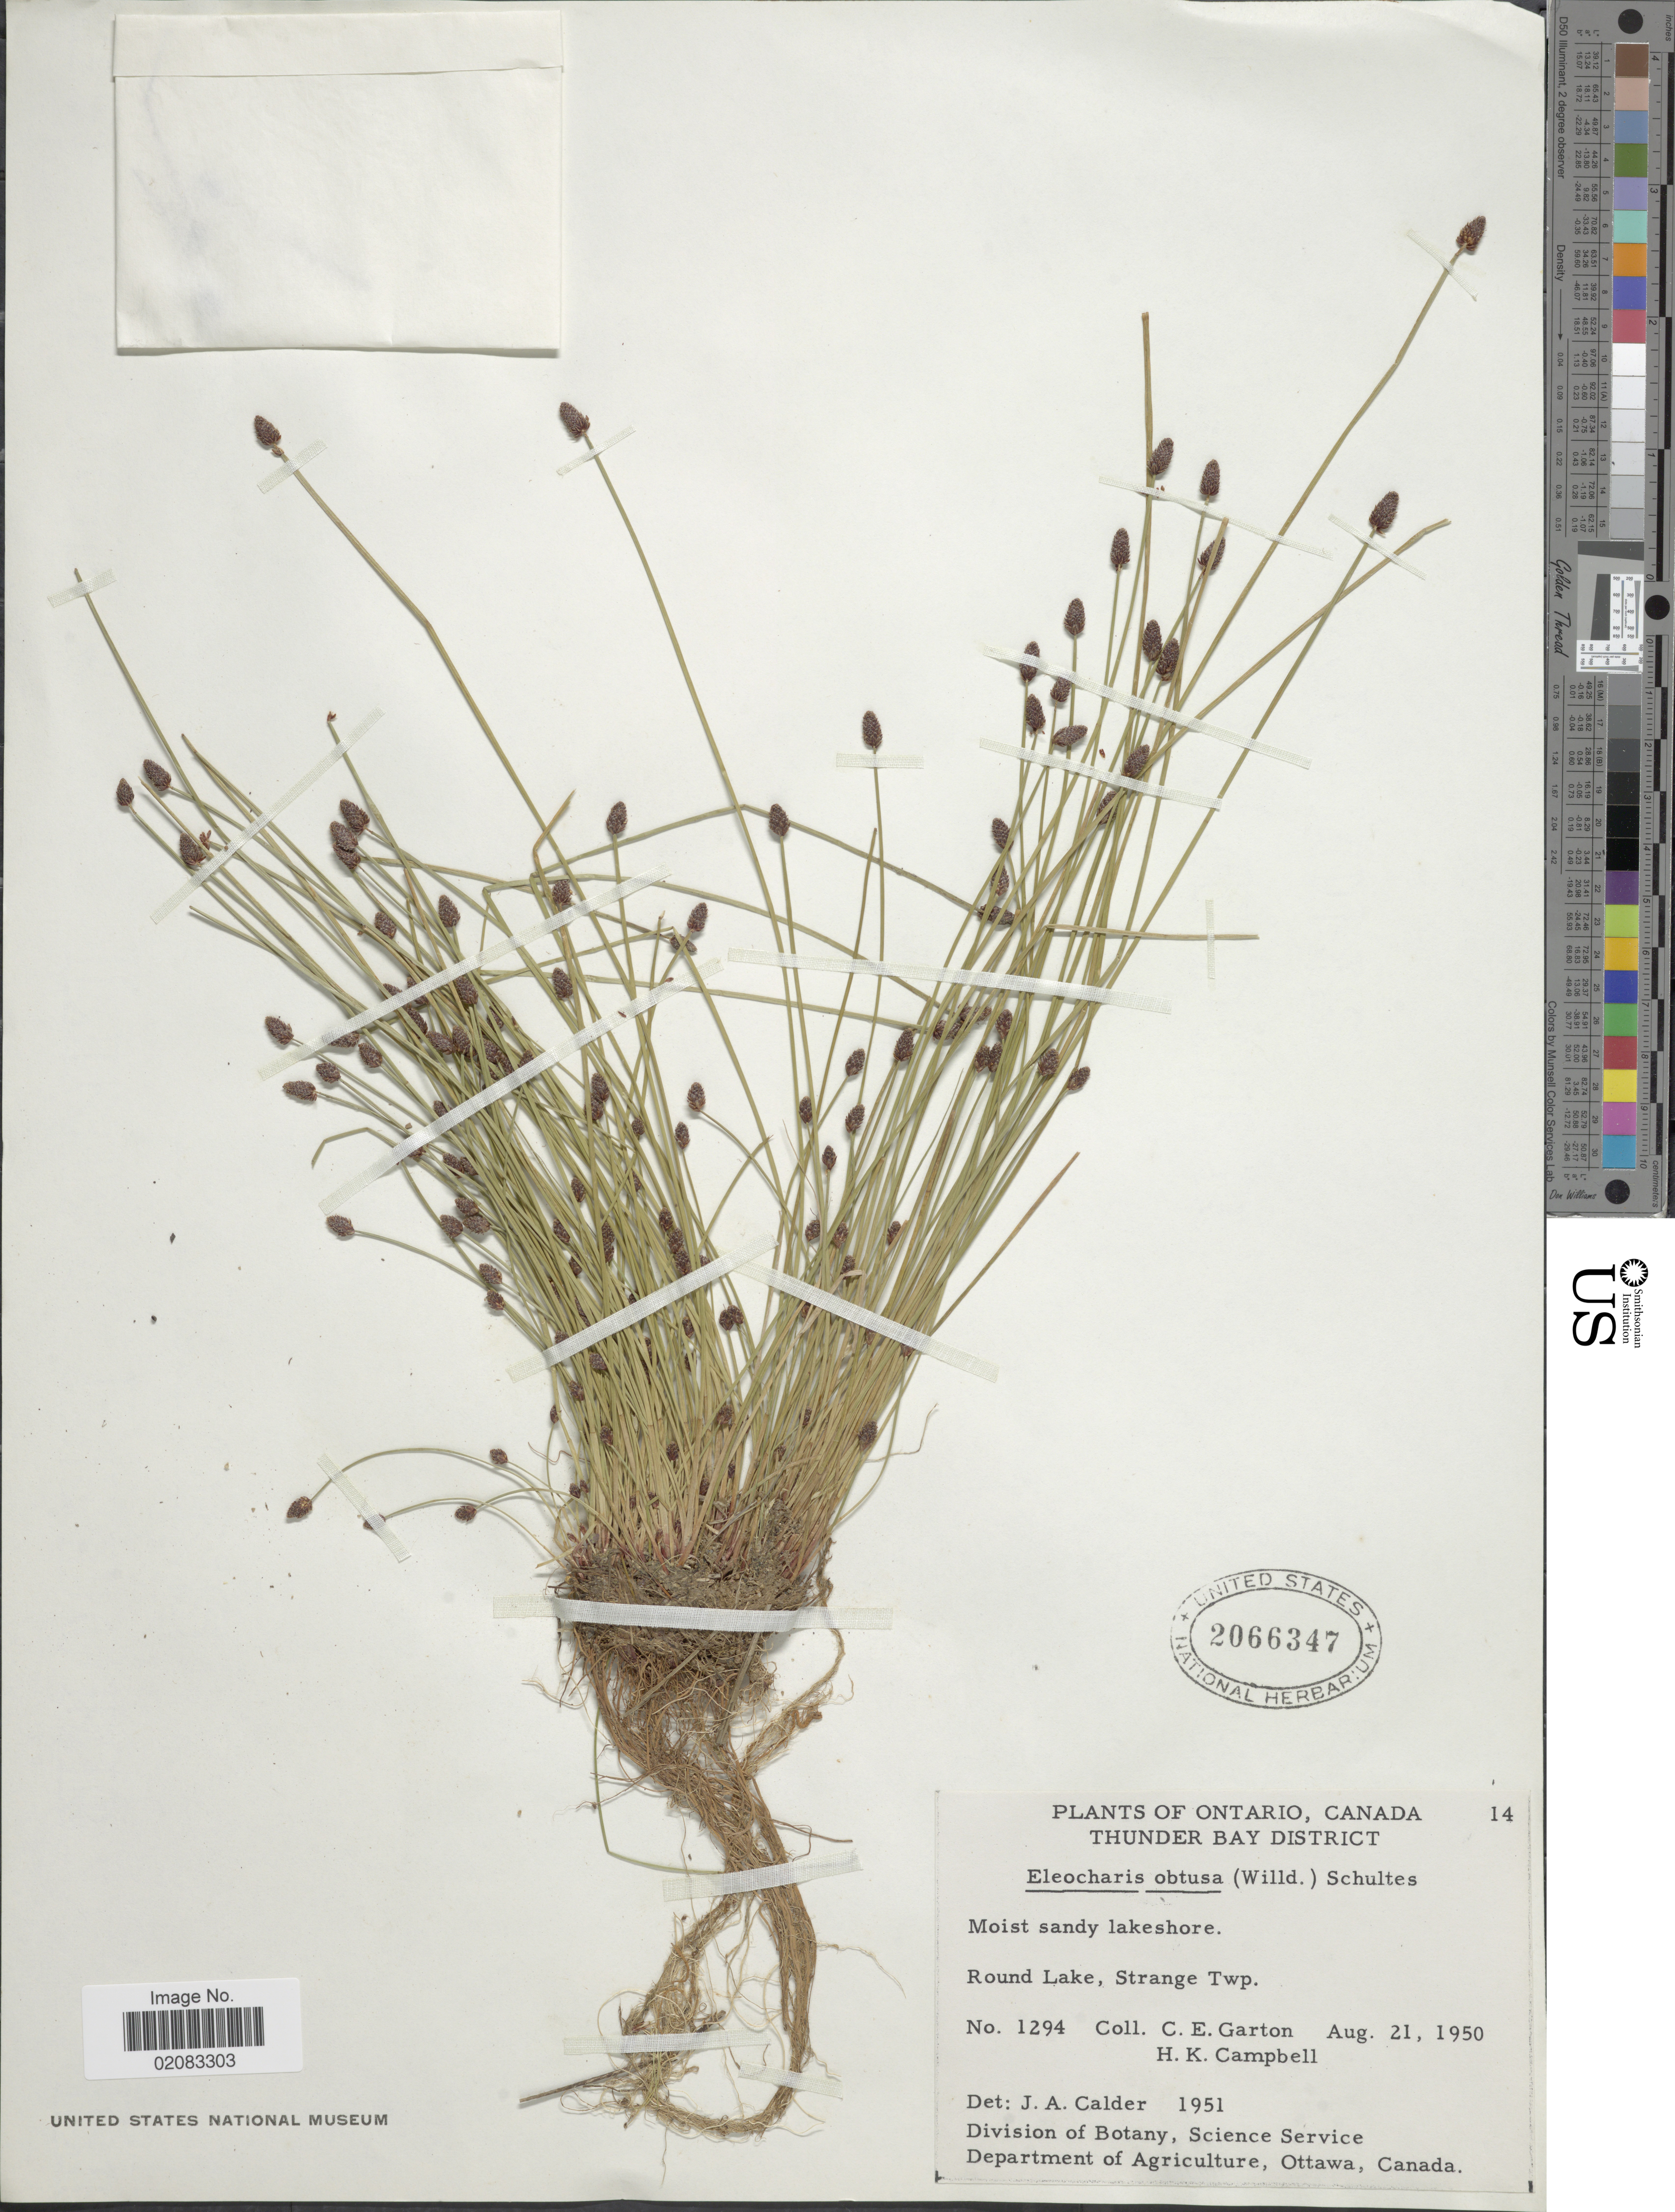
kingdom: Plantae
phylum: Tracheophyta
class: Liliopsida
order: Poales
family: Cyperaceae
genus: Eleocharis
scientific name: Eleocharis obtusa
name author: (Willd.) Schult.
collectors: C. E. Garton & H. K. Campbell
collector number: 1294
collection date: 1950-08-21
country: Canada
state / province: Ontario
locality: Thunder Bay District, Moist sandy lakeshore. Round Lake, Strange Twp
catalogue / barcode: US 2066347